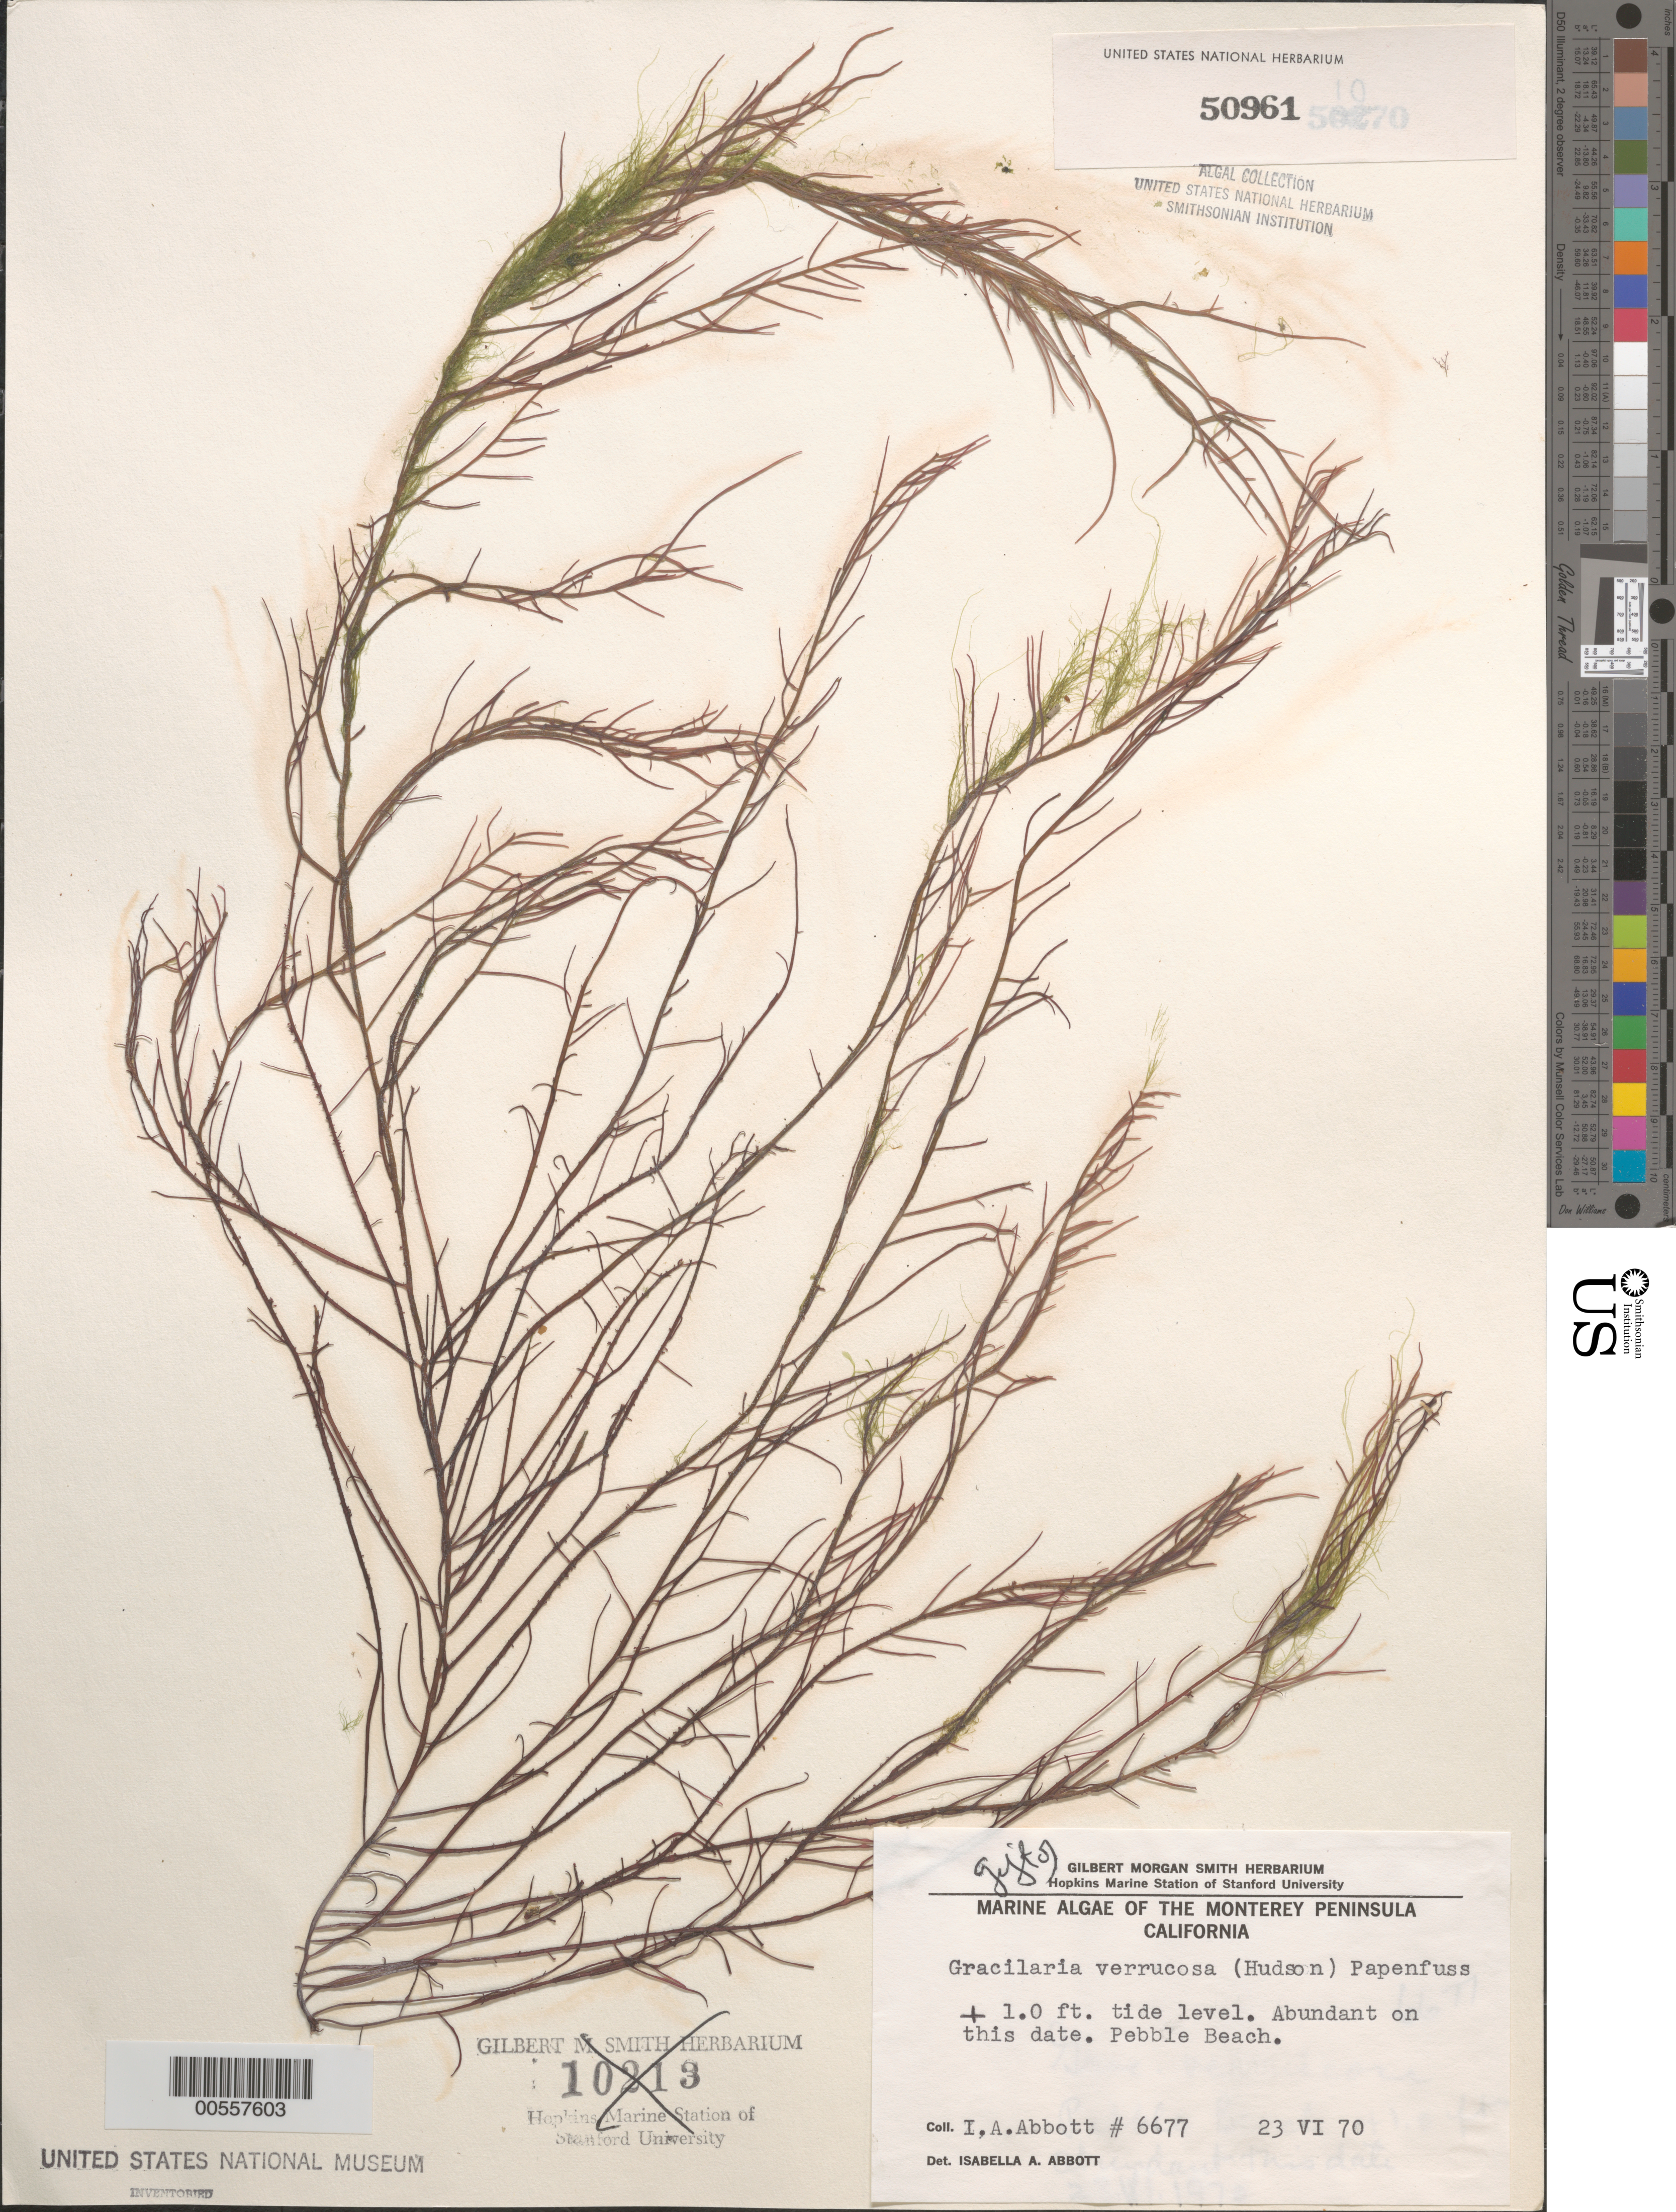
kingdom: Plantae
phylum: Rhodophyta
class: Florideophyceae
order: Gracilariales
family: Gracilariaceae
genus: Gracilariopsis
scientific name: Gracilariopsis longissima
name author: (S.G. Gmel.) Steentoft et al.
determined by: Algae name updating Project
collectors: I. A. Abbott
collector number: IAA 6677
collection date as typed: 23 Jun 1970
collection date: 1970-06-23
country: United States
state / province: California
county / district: Monterey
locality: Pebble Beach, Monterey Peninsula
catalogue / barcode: US 50961